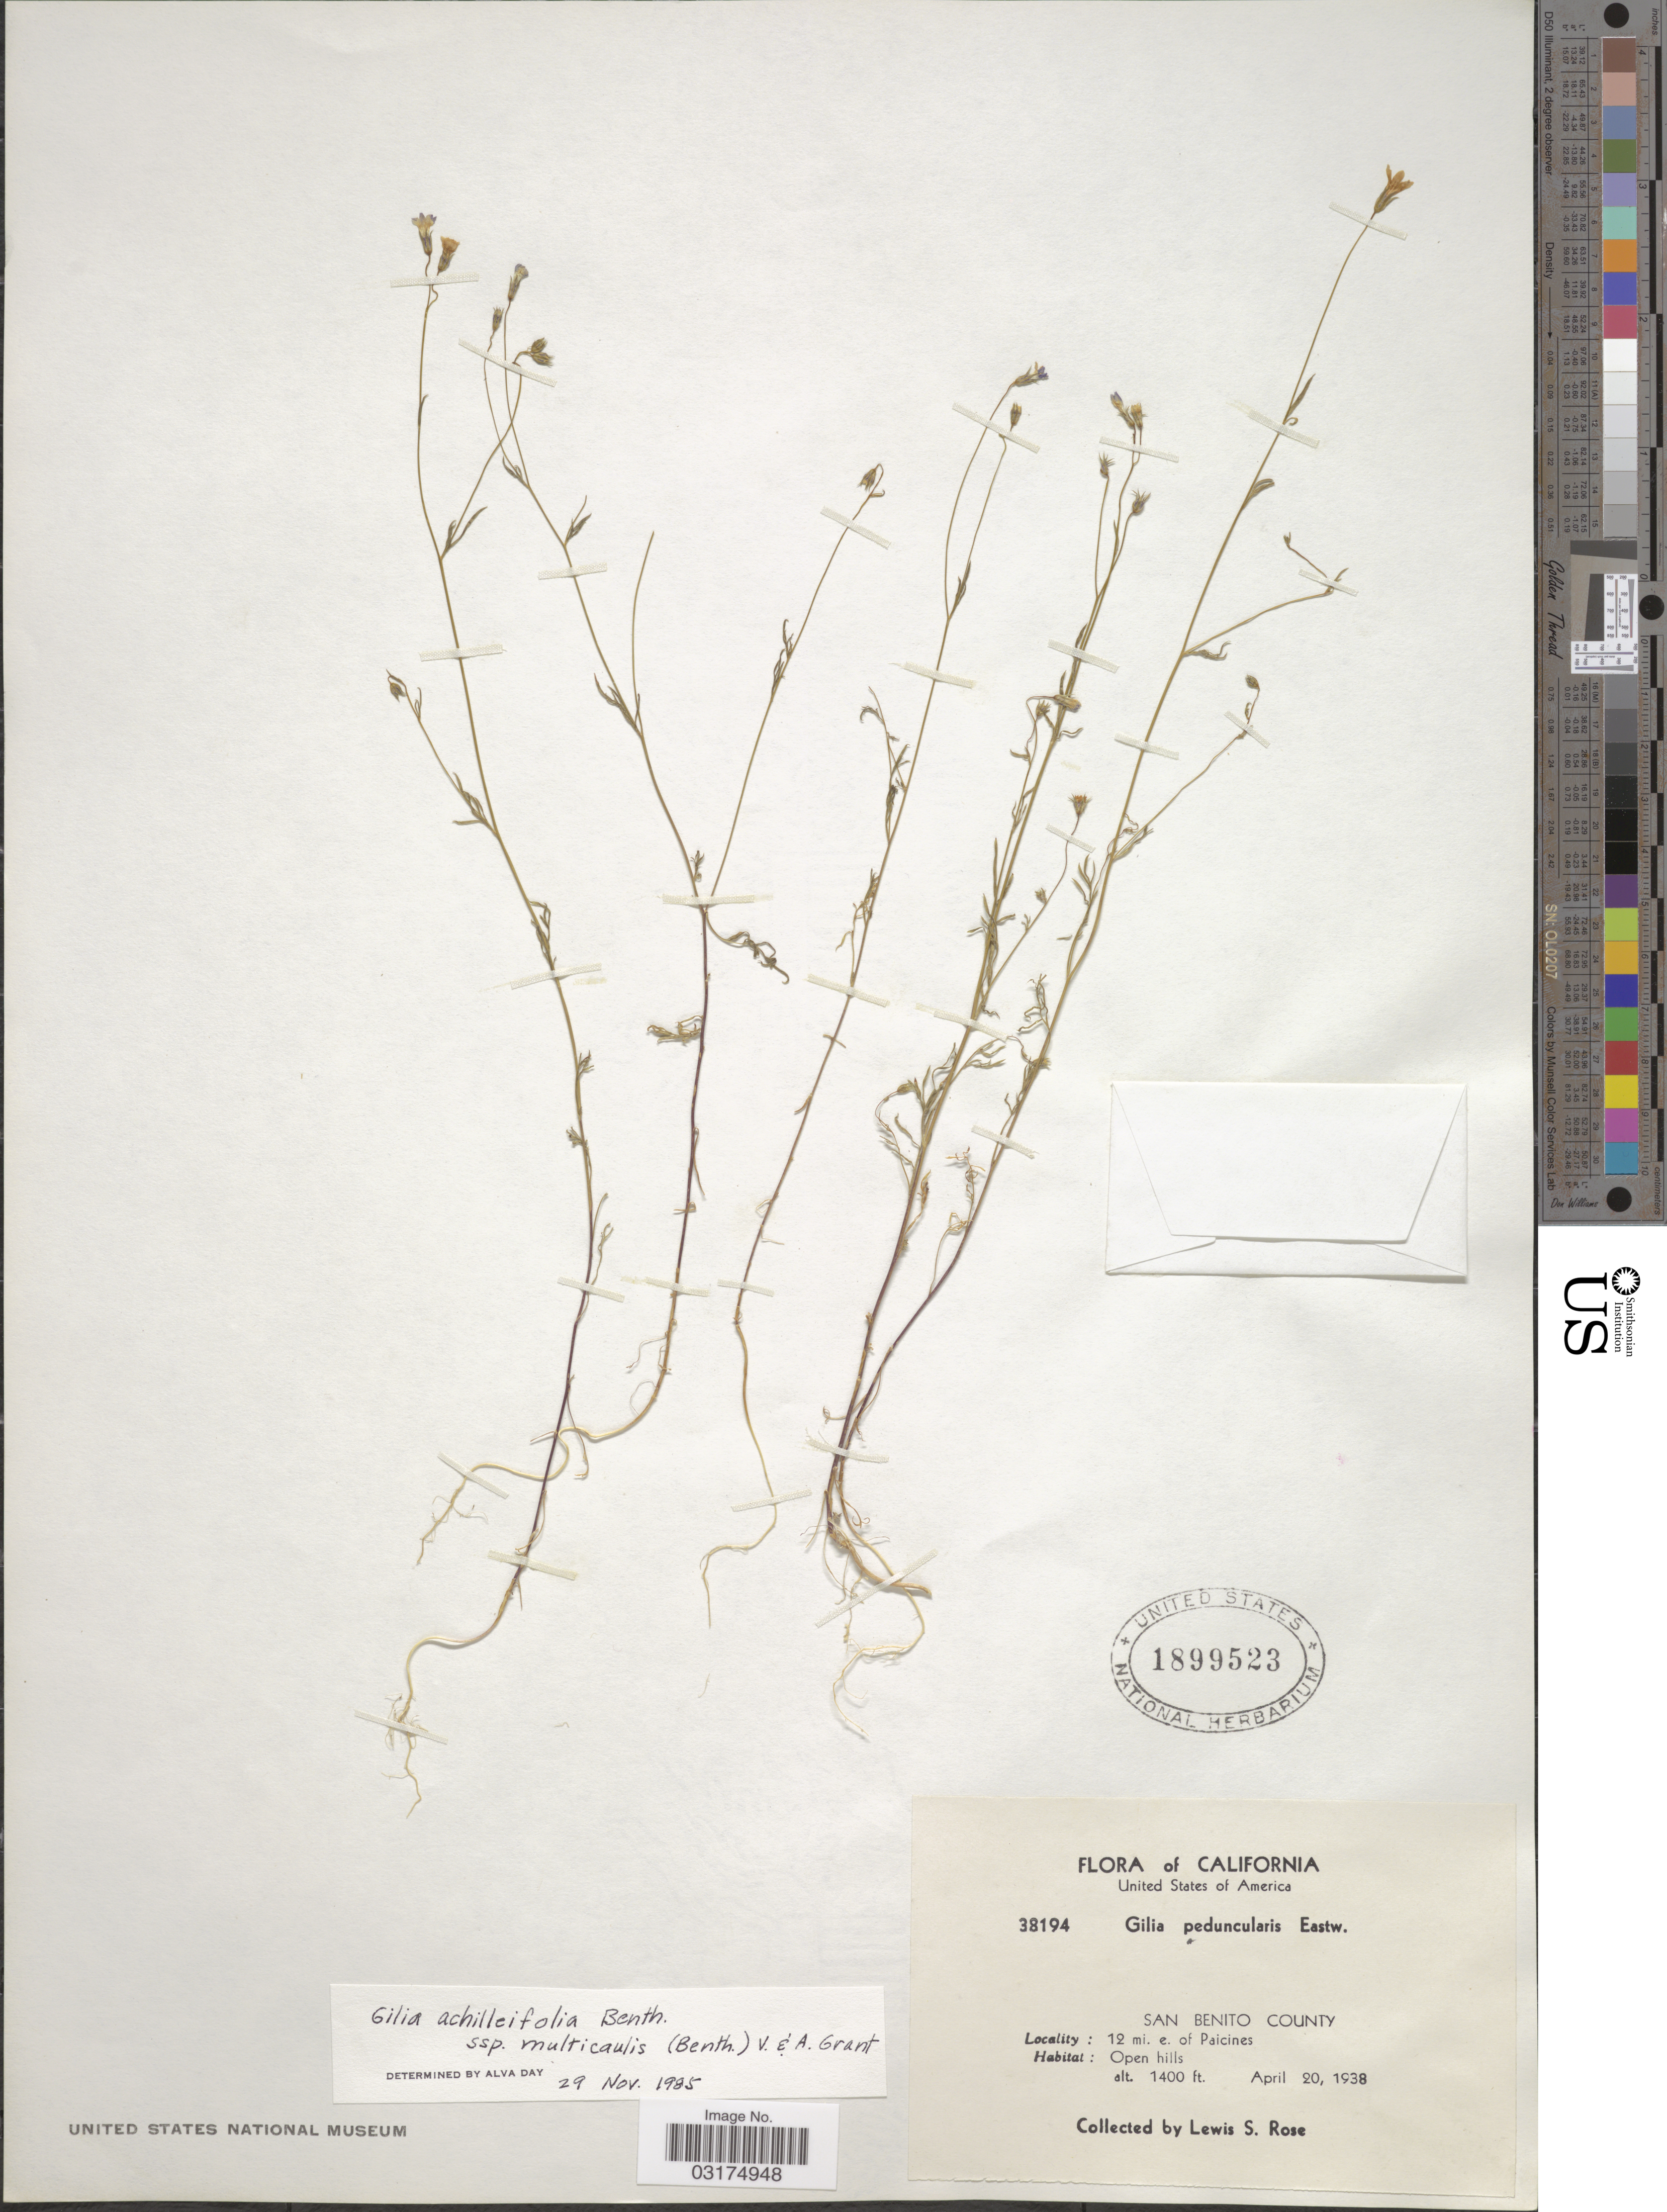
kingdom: Plantae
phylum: Tracheophyta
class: Magnoliopsida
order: Ericales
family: Polemoniaceae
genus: Gilia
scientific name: Gilia achilleifolia subsp. multicaulis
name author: (Benth.) V.E. Grant & A.D. Grant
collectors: L. S. Rose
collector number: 38194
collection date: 1938-04-20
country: United States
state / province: California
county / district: San Benito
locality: San Benito County. 12 mi. e. of Paicines.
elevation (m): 427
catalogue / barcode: US 1899523